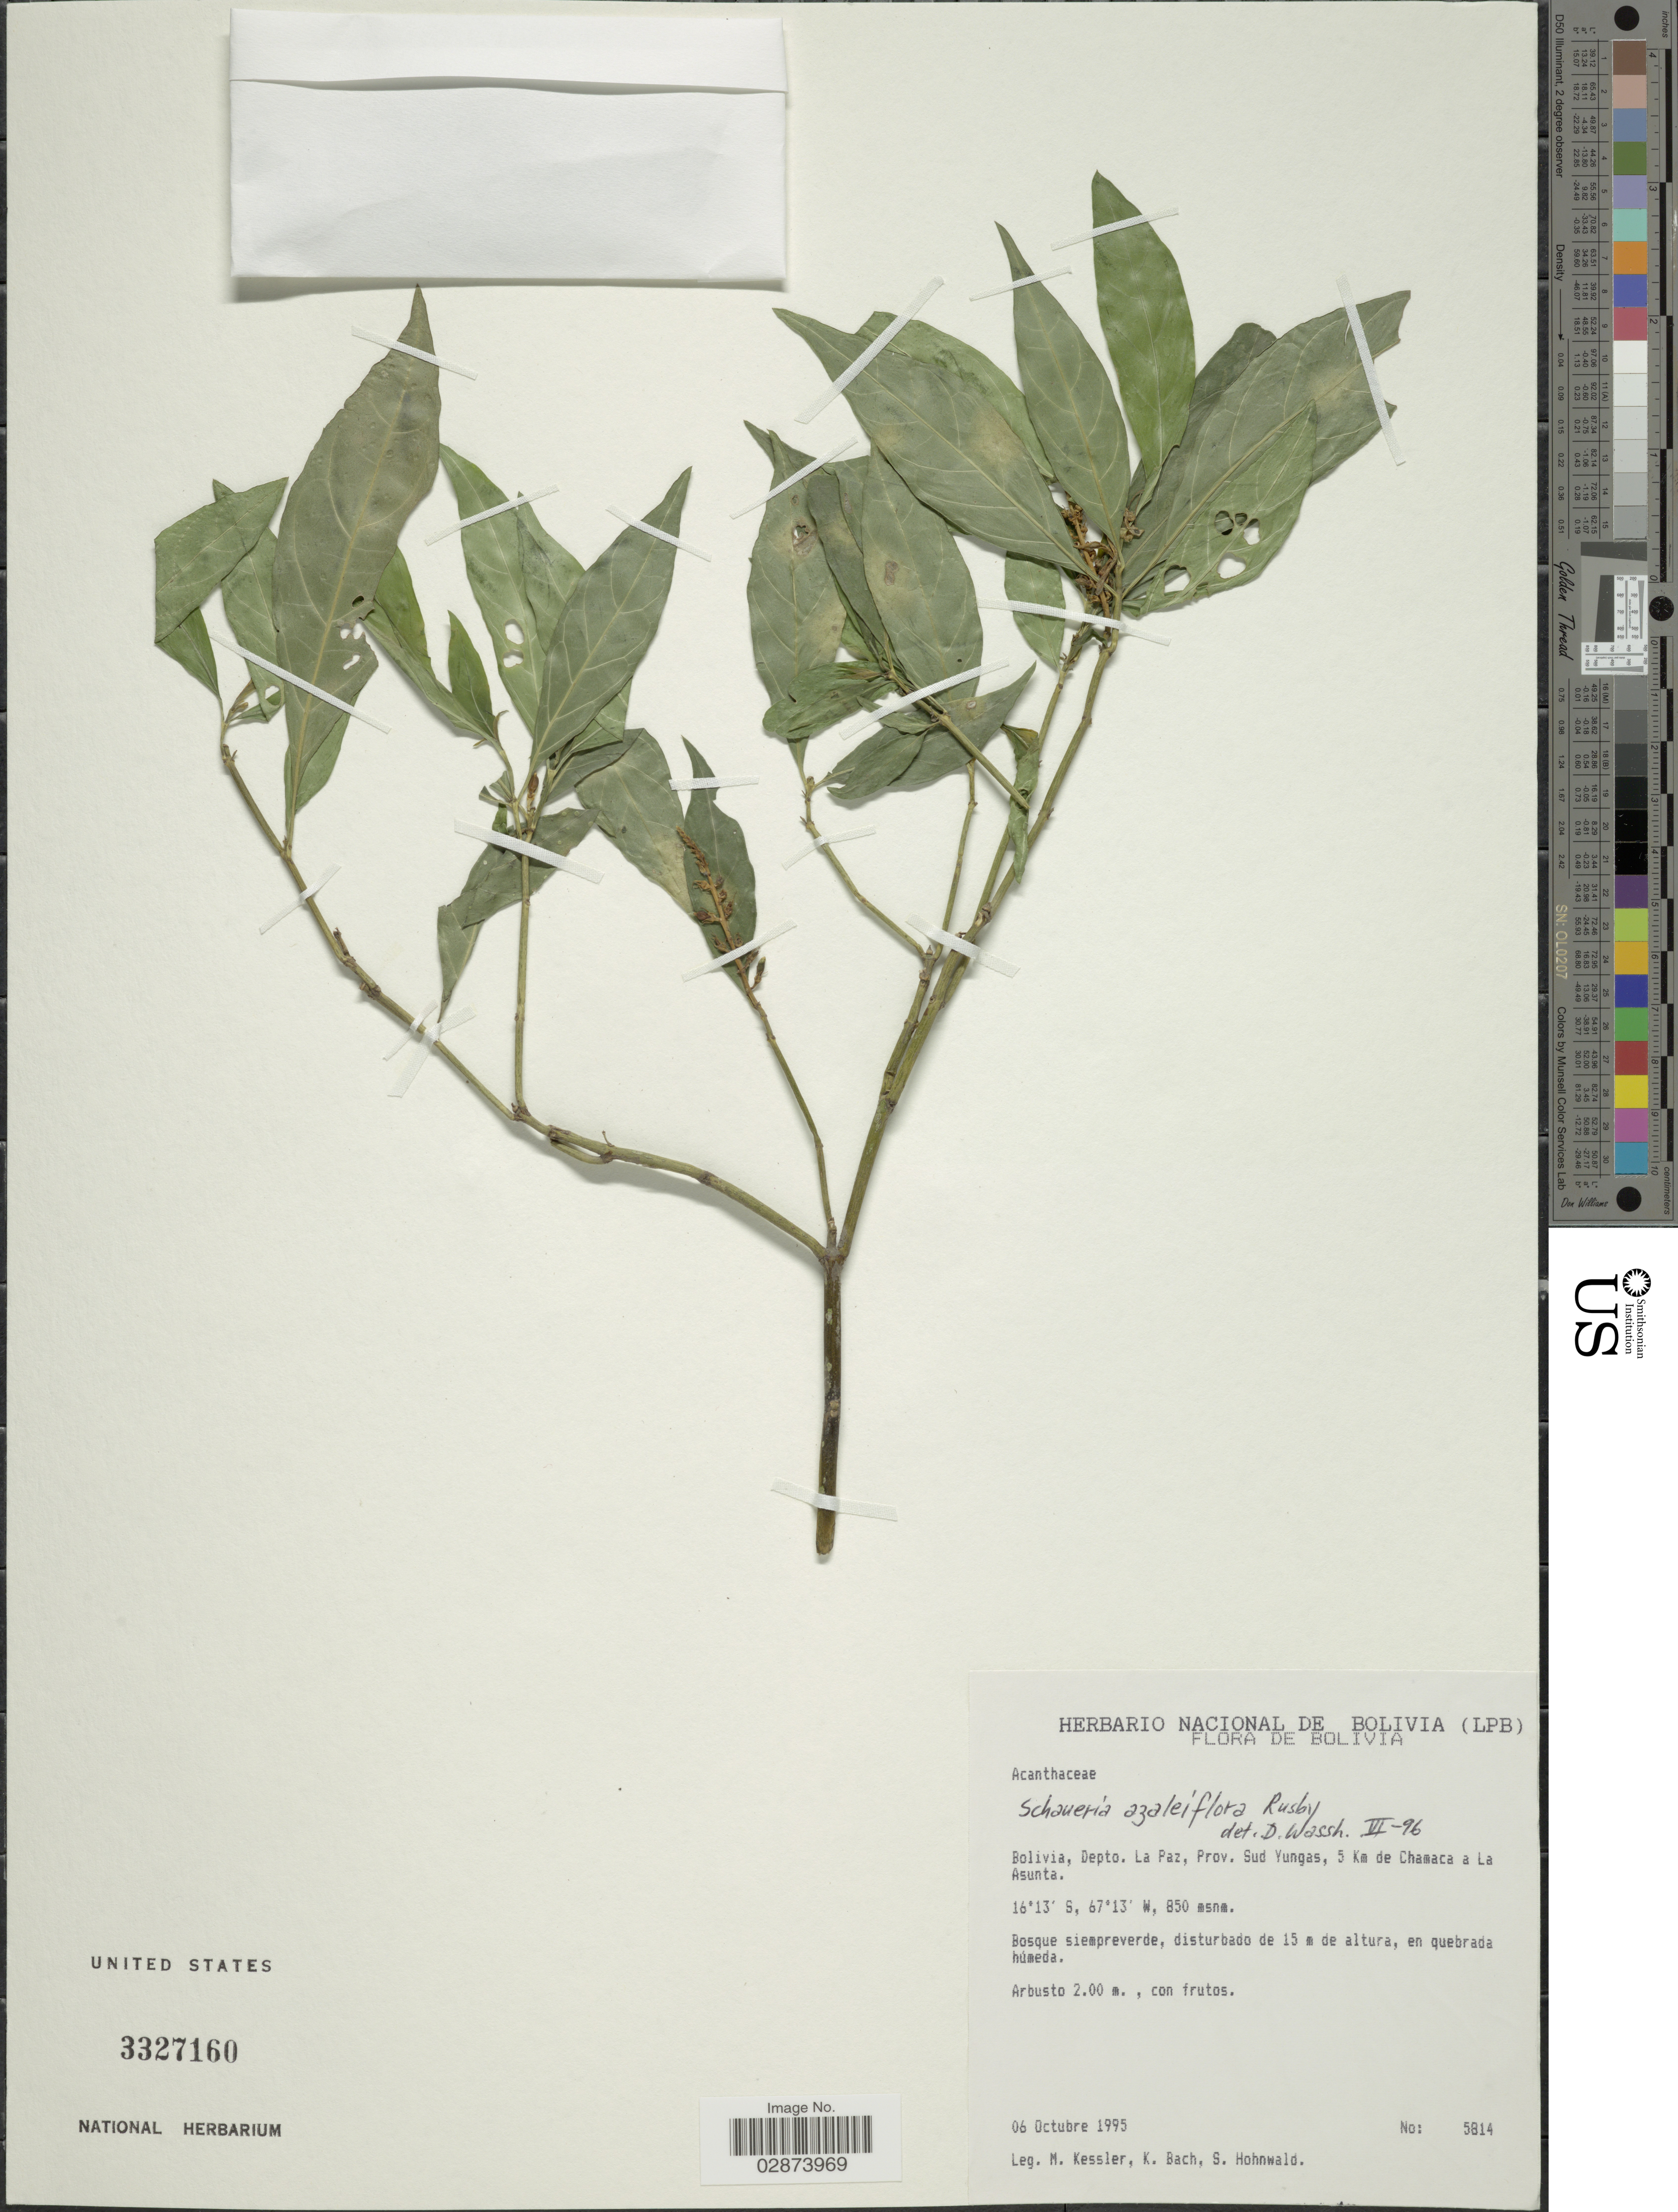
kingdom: Plantae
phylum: Tracheophyta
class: Magnoliopsida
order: Lamiales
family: Acanthaceae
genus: Schaueria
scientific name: Schaueria azaleiflora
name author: Rusby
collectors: M. Kessler, K. Bach & S. Hohnwald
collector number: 5814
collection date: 1995-10-06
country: Bolivia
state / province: La Paz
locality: Depto. La Paz, Prov. Sud Yungas, 5 Km de Chamaca a La Asunta.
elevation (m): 850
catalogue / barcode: US 3327160